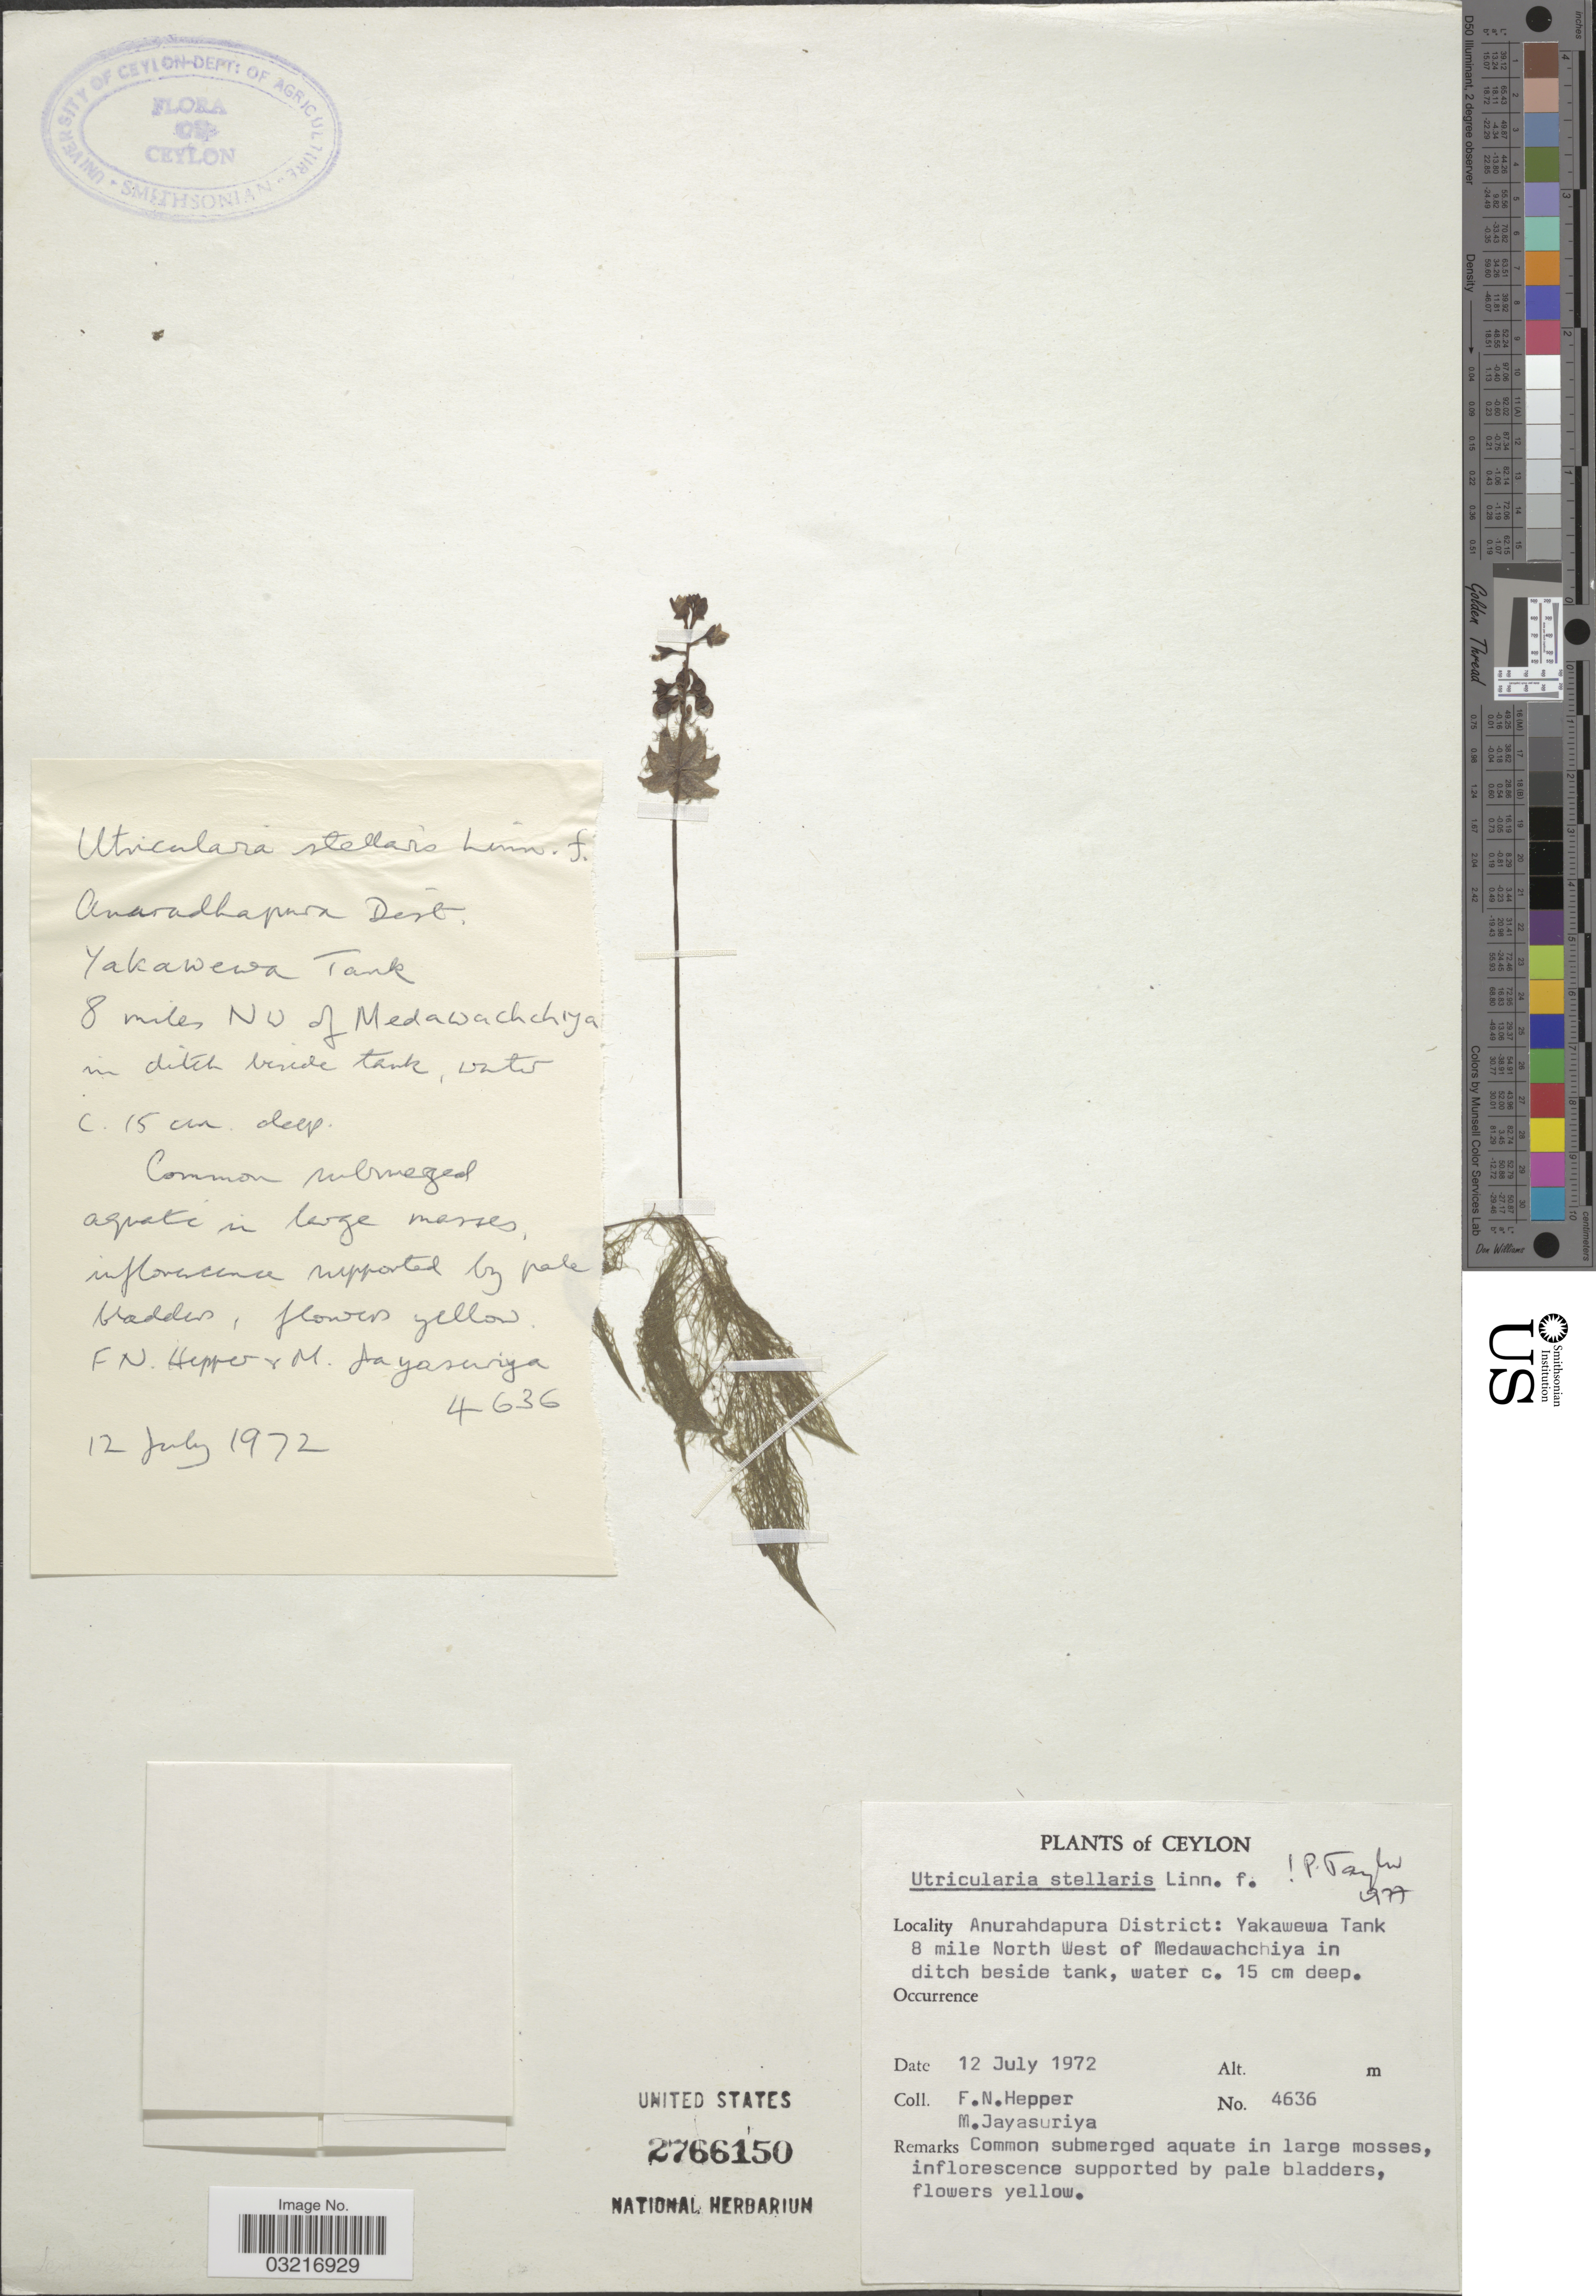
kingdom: Plantae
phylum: Tracheophyta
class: Magnoliopsida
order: Lamiales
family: Lentibulariaceae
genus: Utricularia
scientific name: Utricularia stellaris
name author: L. f.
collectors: F. Hepper & M. Jayasuriya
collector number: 4636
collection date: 1972-07-12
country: Sri Lanka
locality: Ceylon, Anurahdapura District: Yakawewa Tank 8 mile North West of Medawachchiya in ditch beside tank.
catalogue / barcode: US 2766150